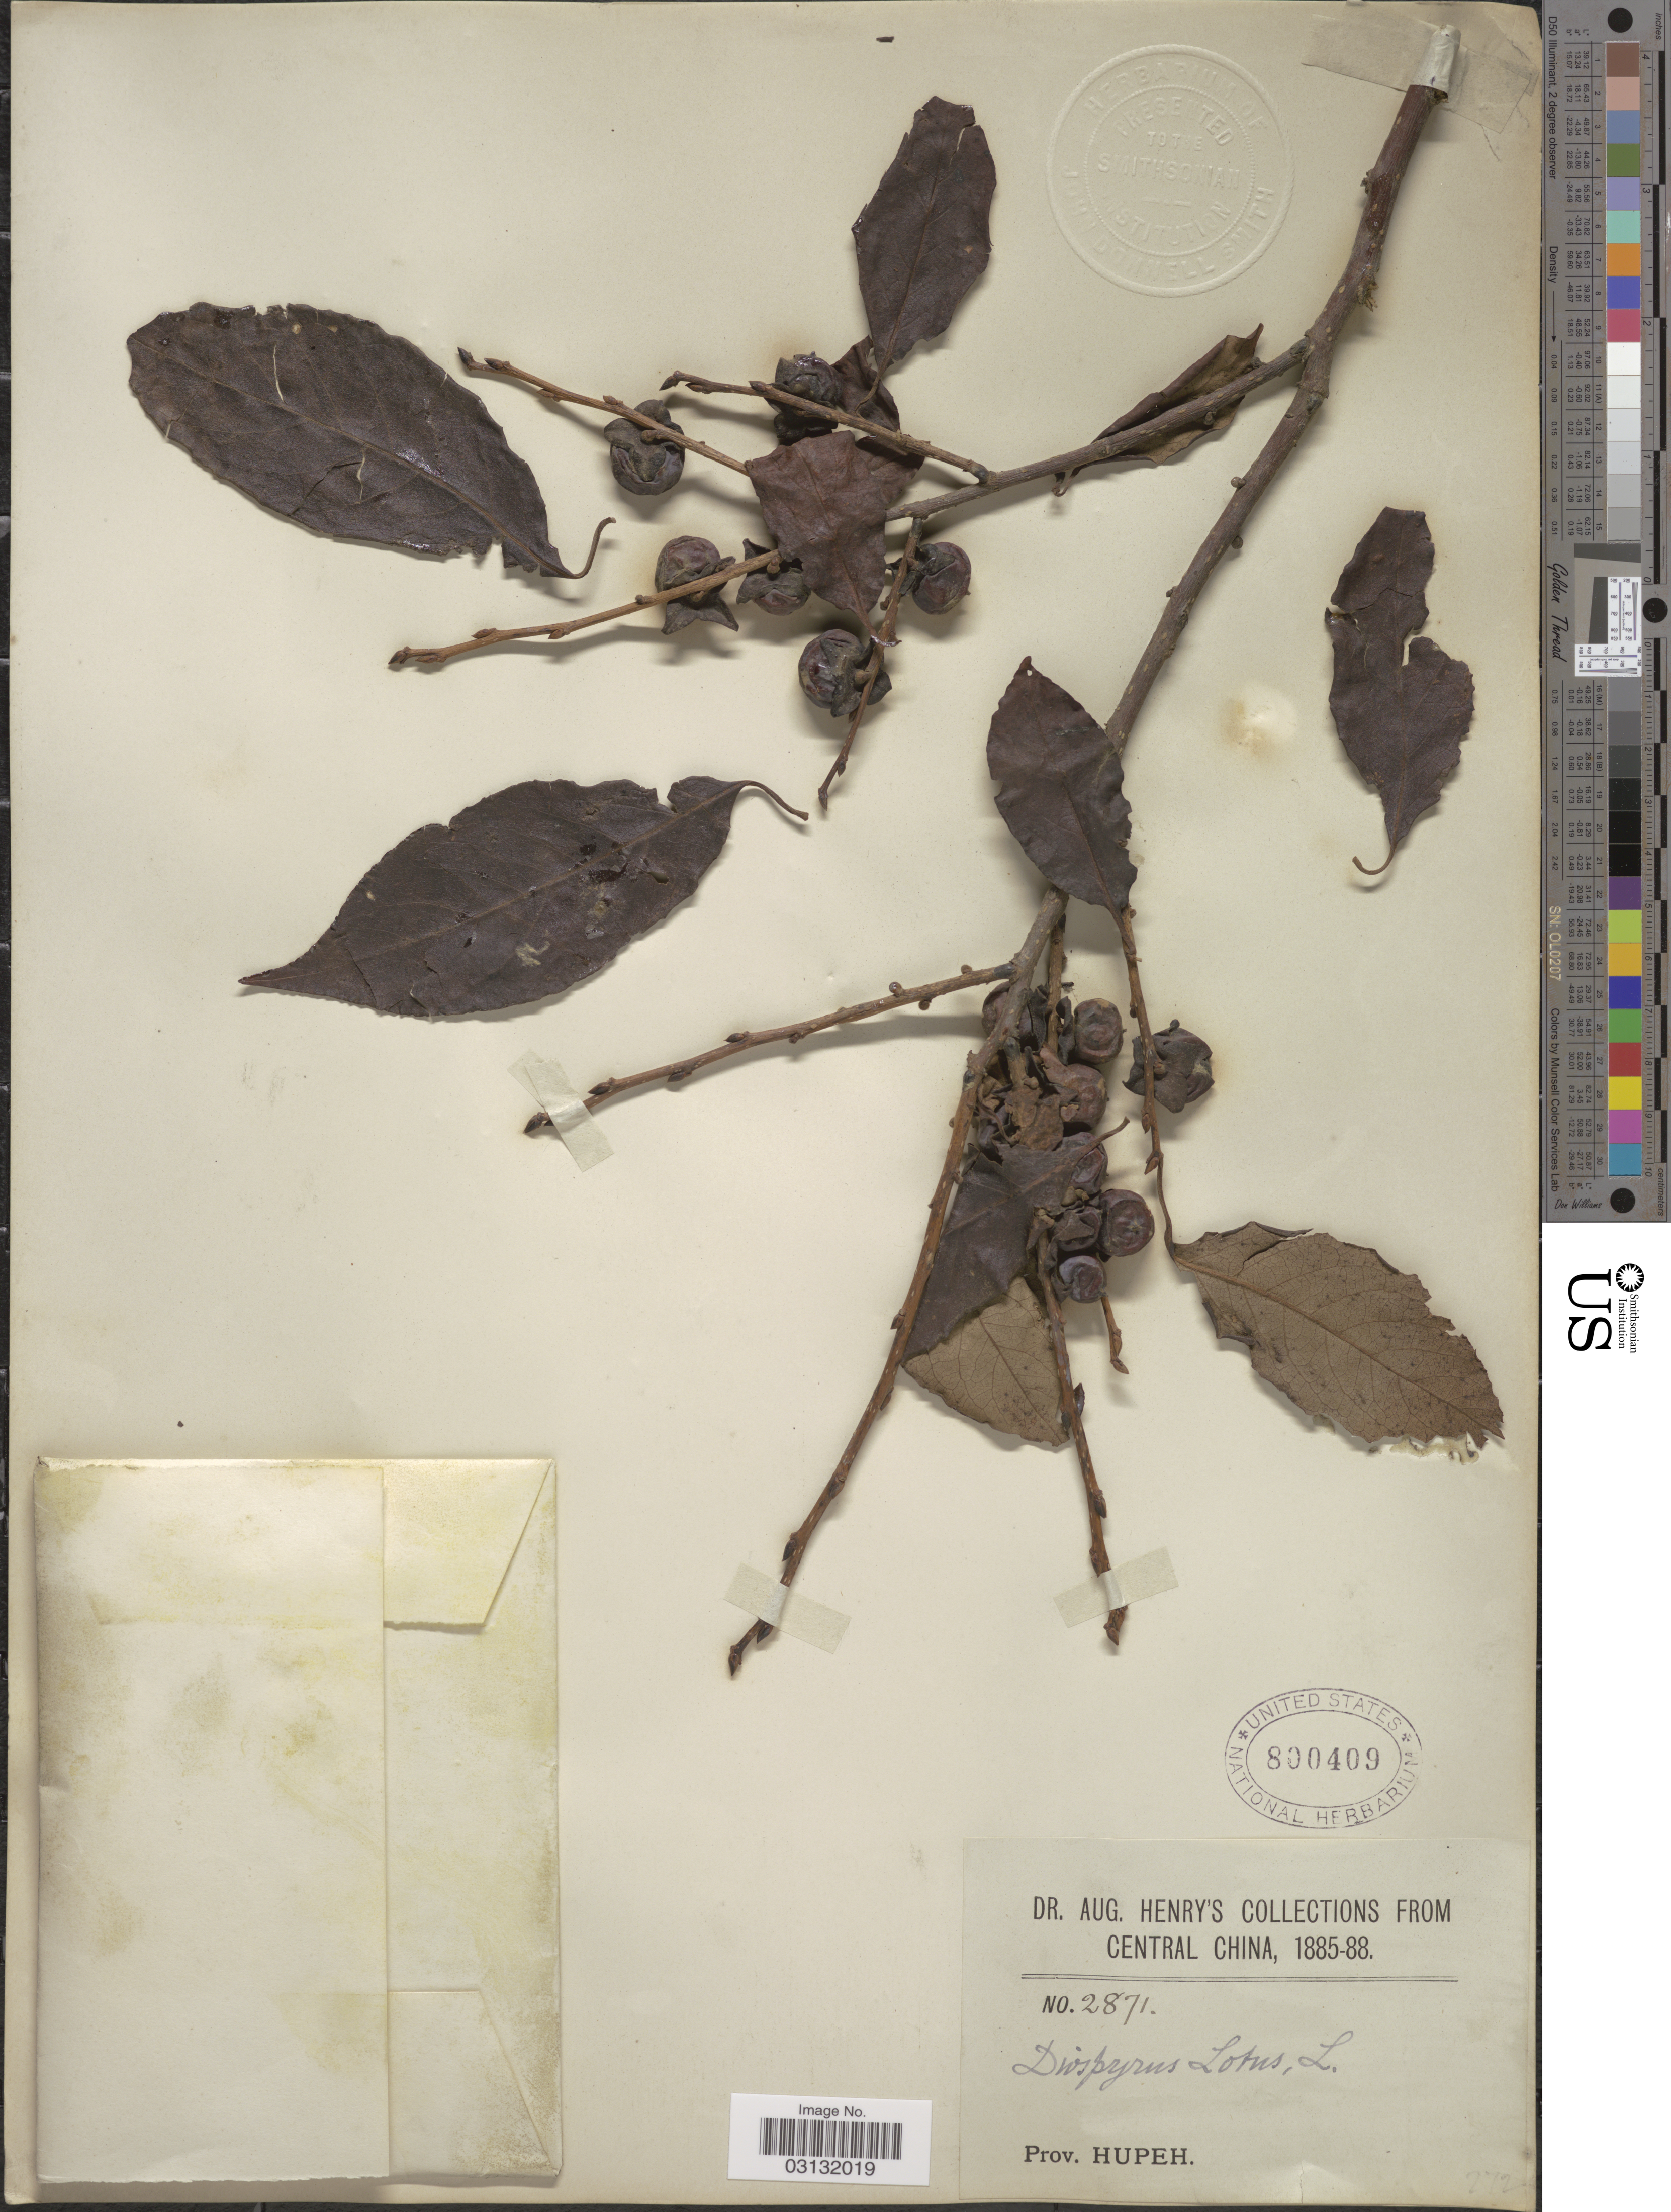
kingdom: Plantae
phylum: Tracheophyta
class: Magnoliopsida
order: Ericales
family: Ebenaceae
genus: Diospyros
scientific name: Diospyros lotus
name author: L.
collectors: A. Henry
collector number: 2871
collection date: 1885/1888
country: China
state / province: Hubei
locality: Prov. Hupeh, Central China.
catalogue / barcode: US 800409